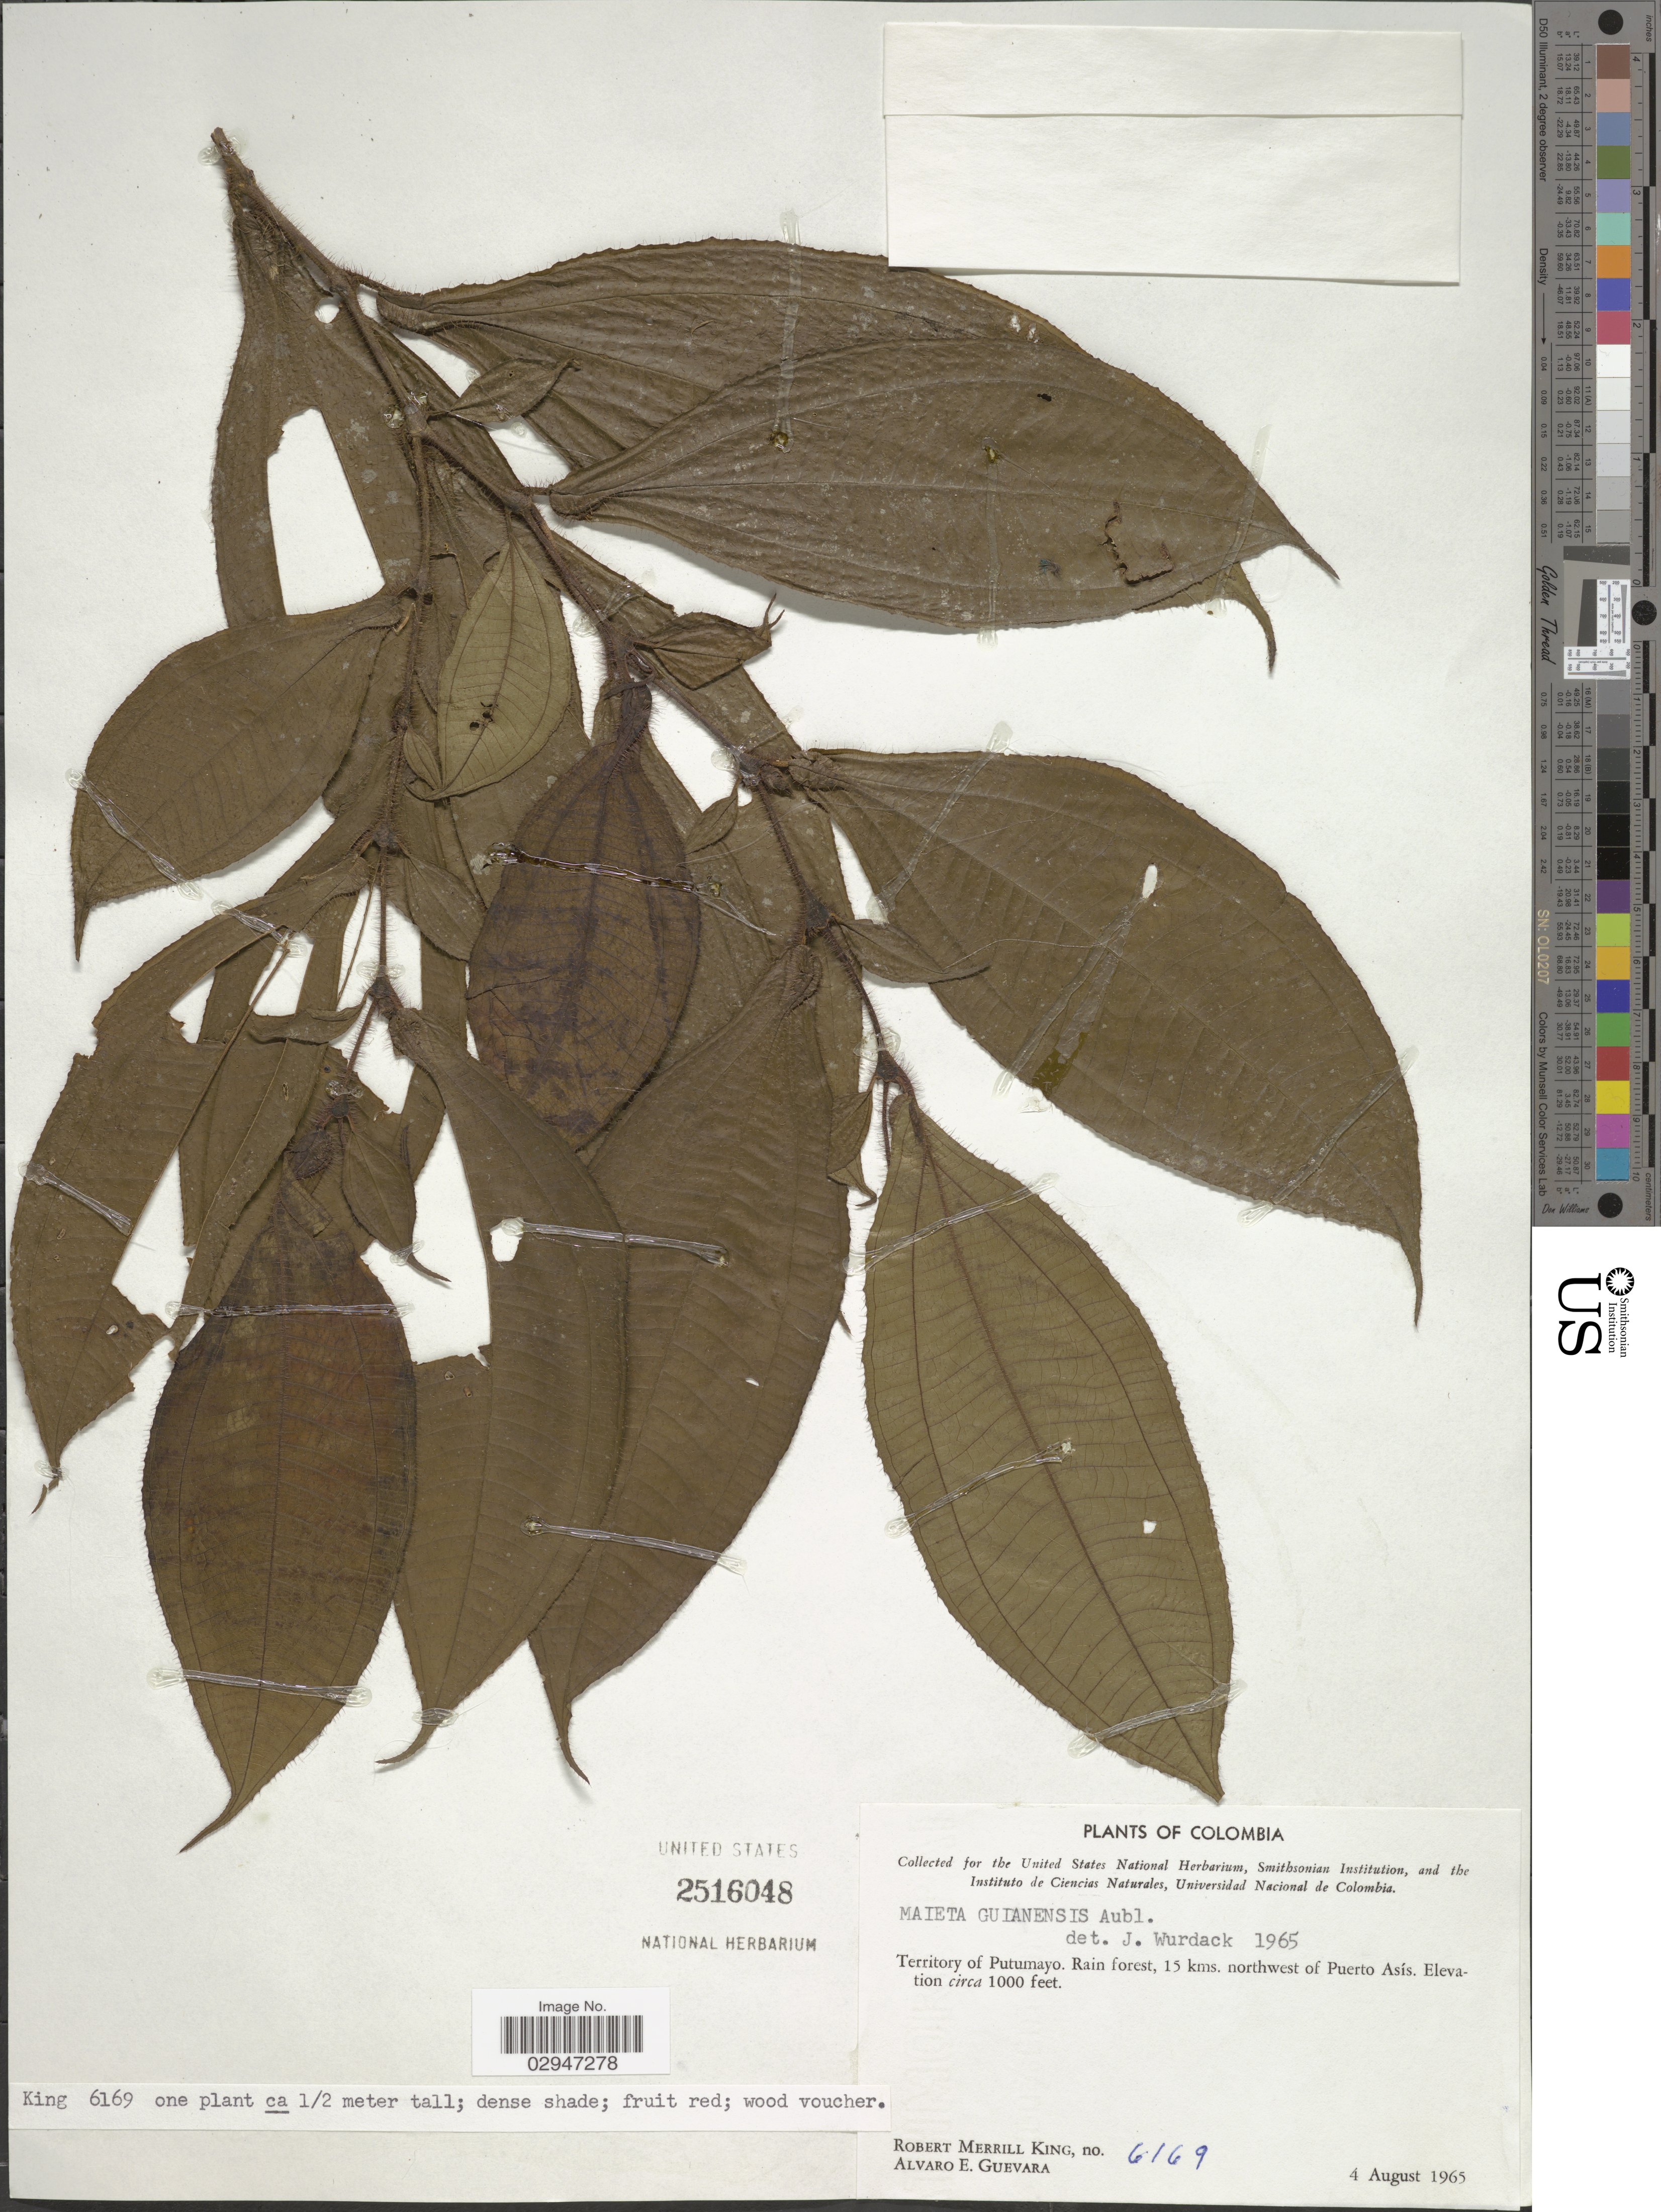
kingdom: Plantae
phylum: Tracheophyta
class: Magnoliopsida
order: Myrtales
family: Melastomataceae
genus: Maieta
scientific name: Maieta guianensis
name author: Aubl.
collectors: R. M. King & A. E. Guevara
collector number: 6169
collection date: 1965-08-04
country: Colombia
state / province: Putumayo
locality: Rain forest, 15 kms. northwest of Puerto Asís.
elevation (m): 305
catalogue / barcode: US 2516048